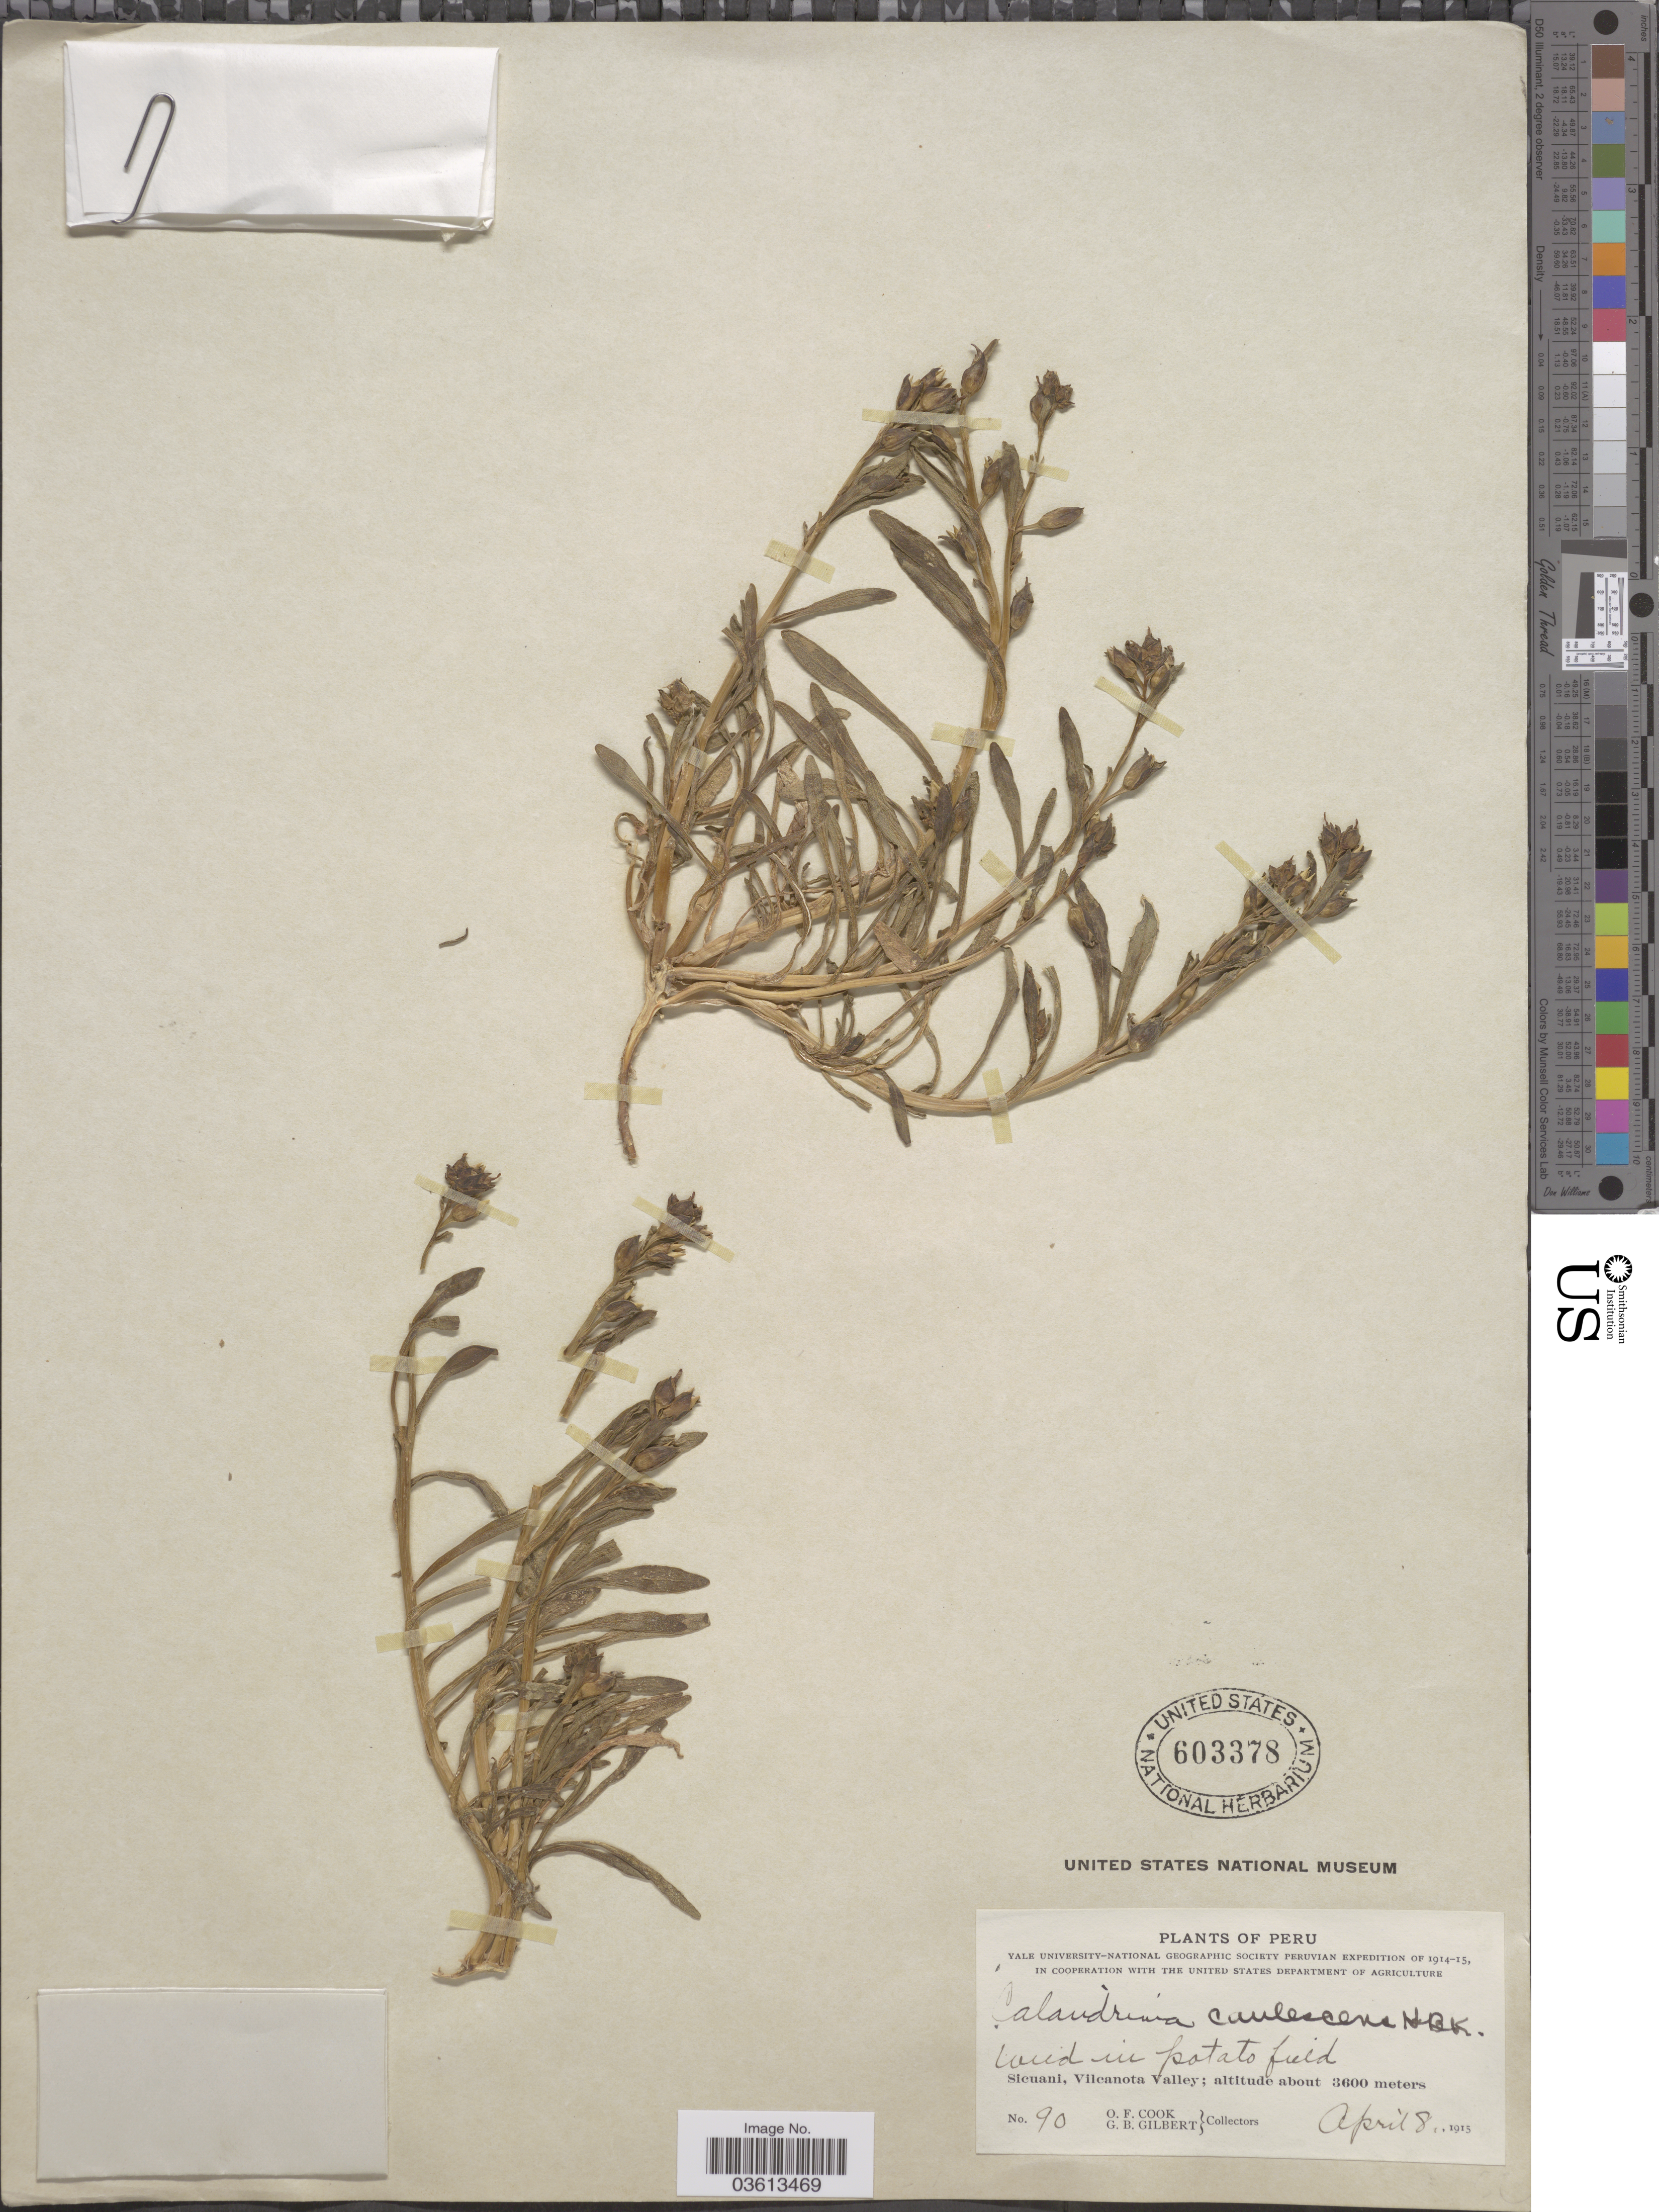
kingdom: Plantae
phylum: Tracheophyta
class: Magnoliopsida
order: Caryophyllales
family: Montiaceae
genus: Calandrinia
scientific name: Calandrinia ciliata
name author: (Ruiz & Pav.) DC.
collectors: O. F. Cook & G. B. Gilbert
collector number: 90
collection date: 1915-04-08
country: Peru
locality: Sicuani, Vilcanota Valley.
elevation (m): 3600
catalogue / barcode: US 603378